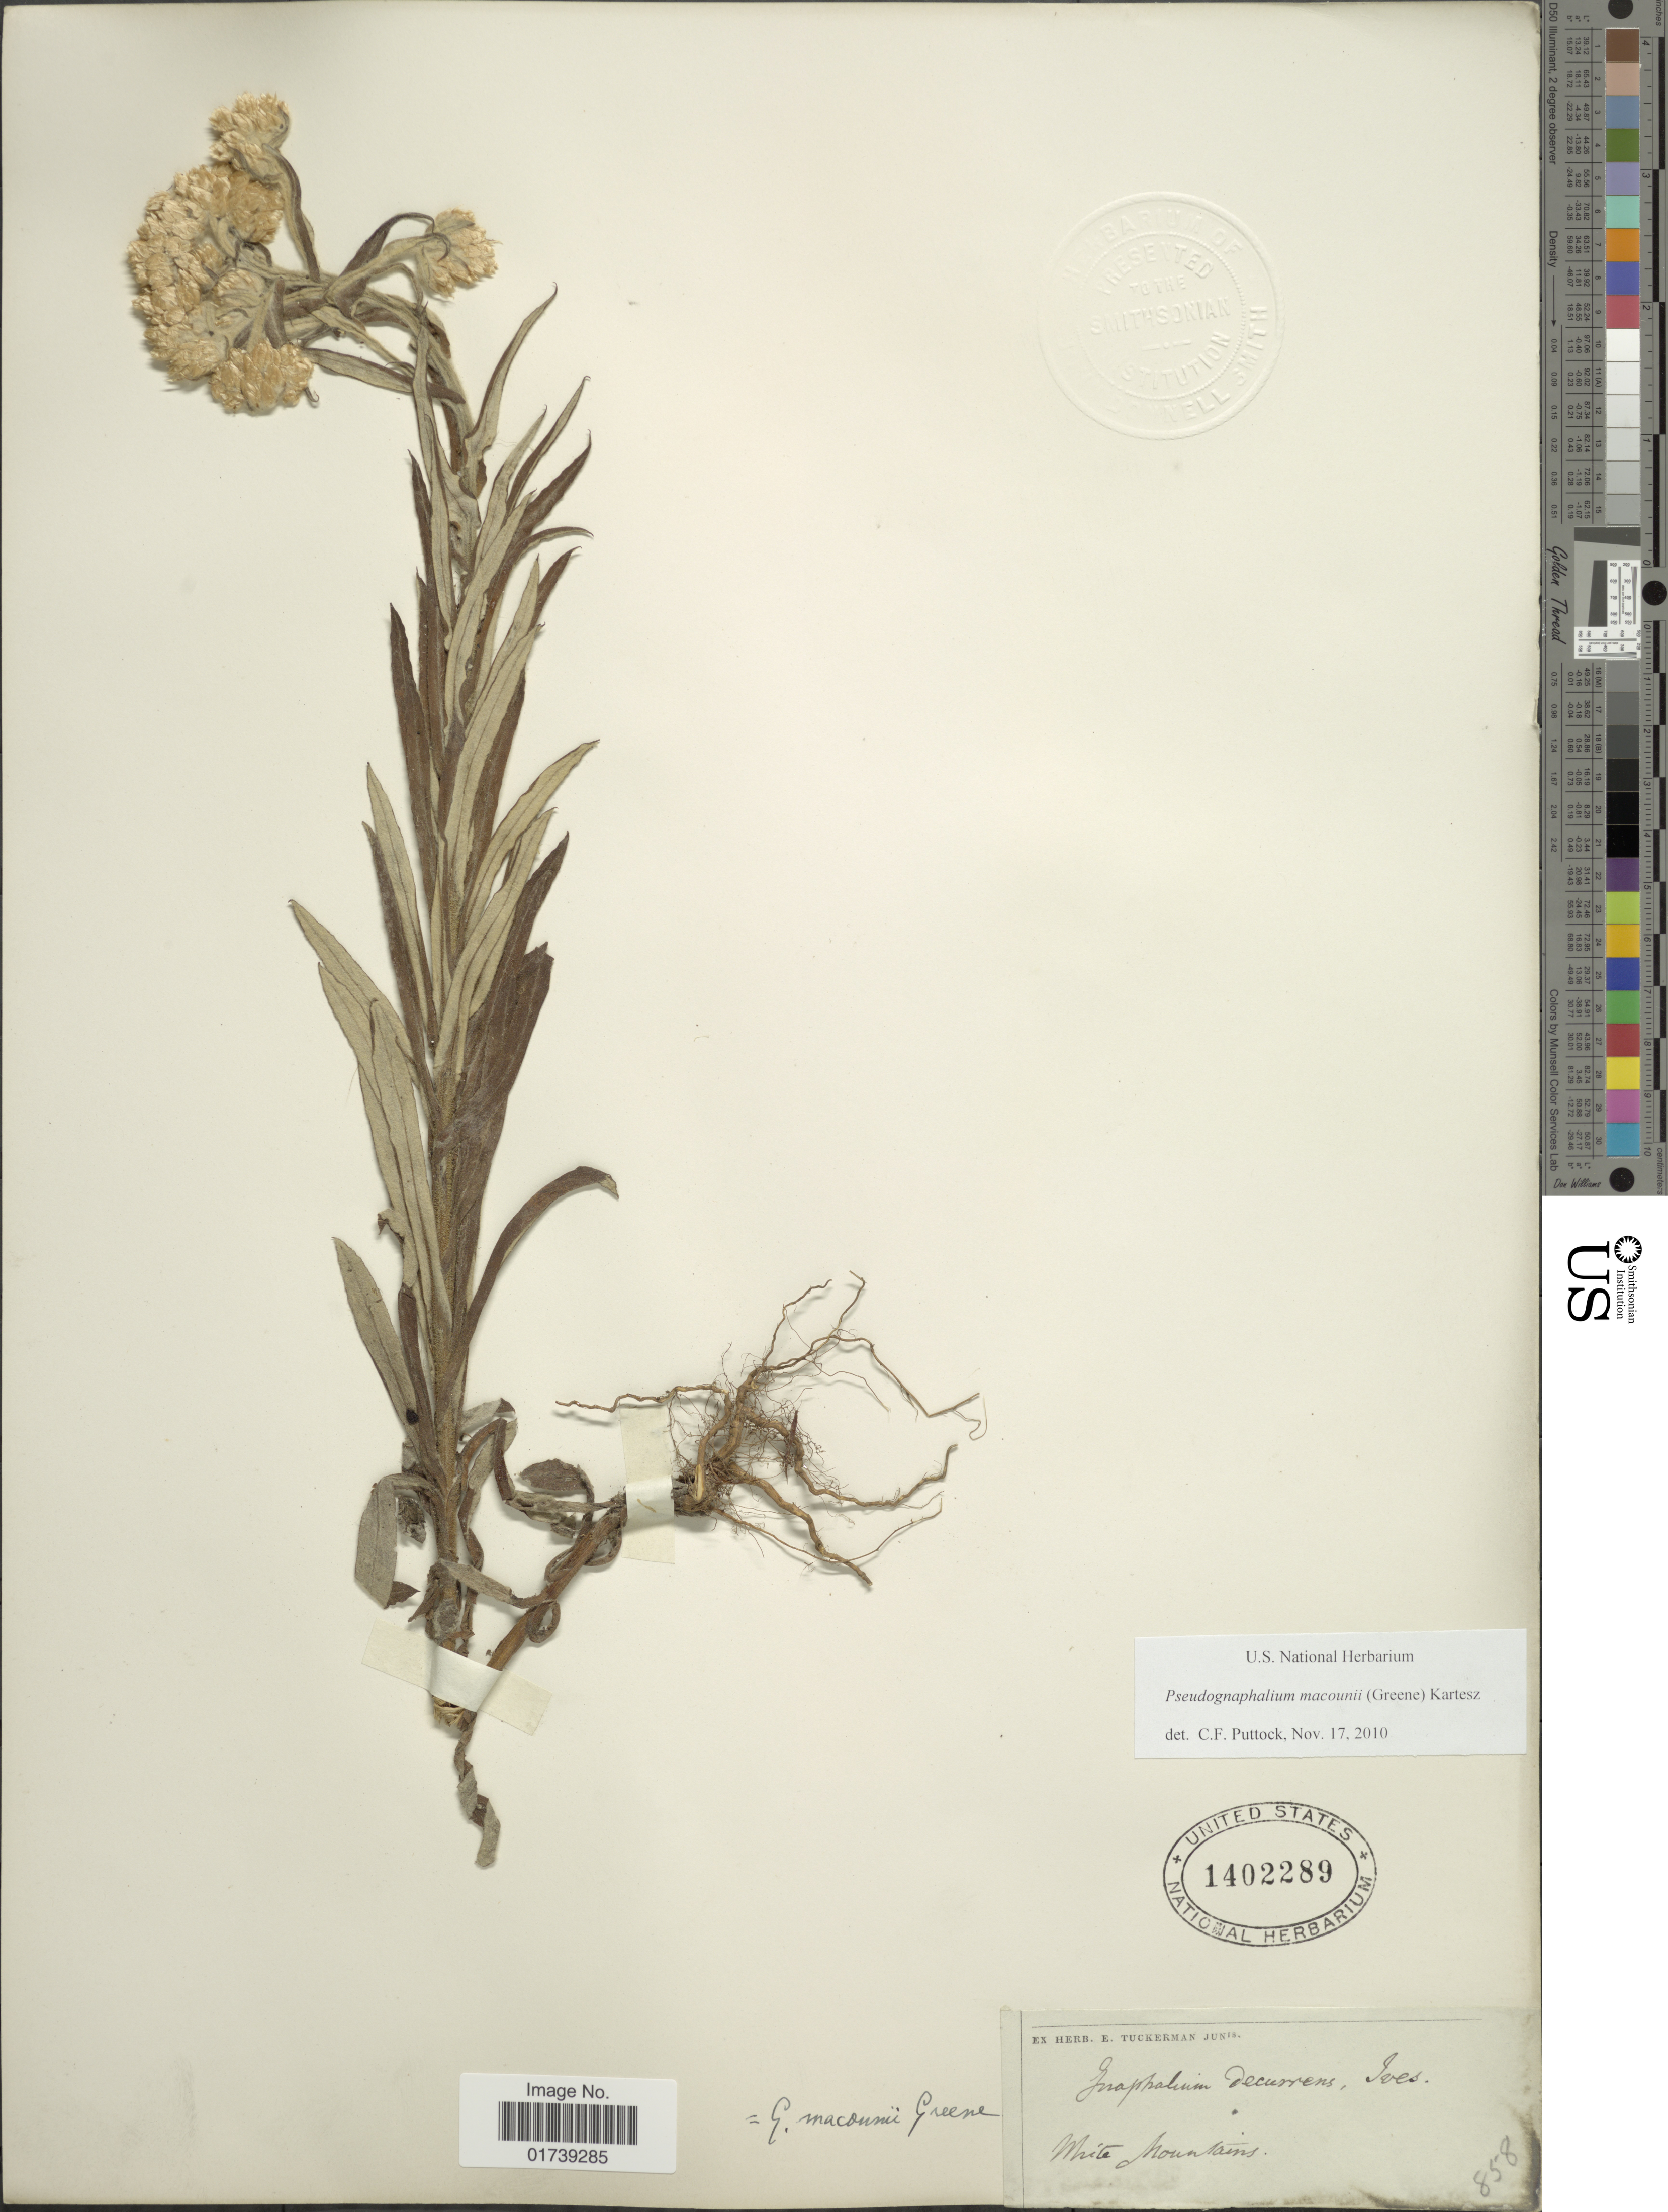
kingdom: Plantae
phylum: Tracheophyta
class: Magnoliopsida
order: Asterales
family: Asteraceae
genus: Pseudognaphalium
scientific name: Pseudognaphalium macounii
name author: (Greene) Kartesz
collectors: E. Tuckerman (Herbarium)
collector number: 858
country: United States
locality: White Mountains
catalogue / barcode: US 1402289